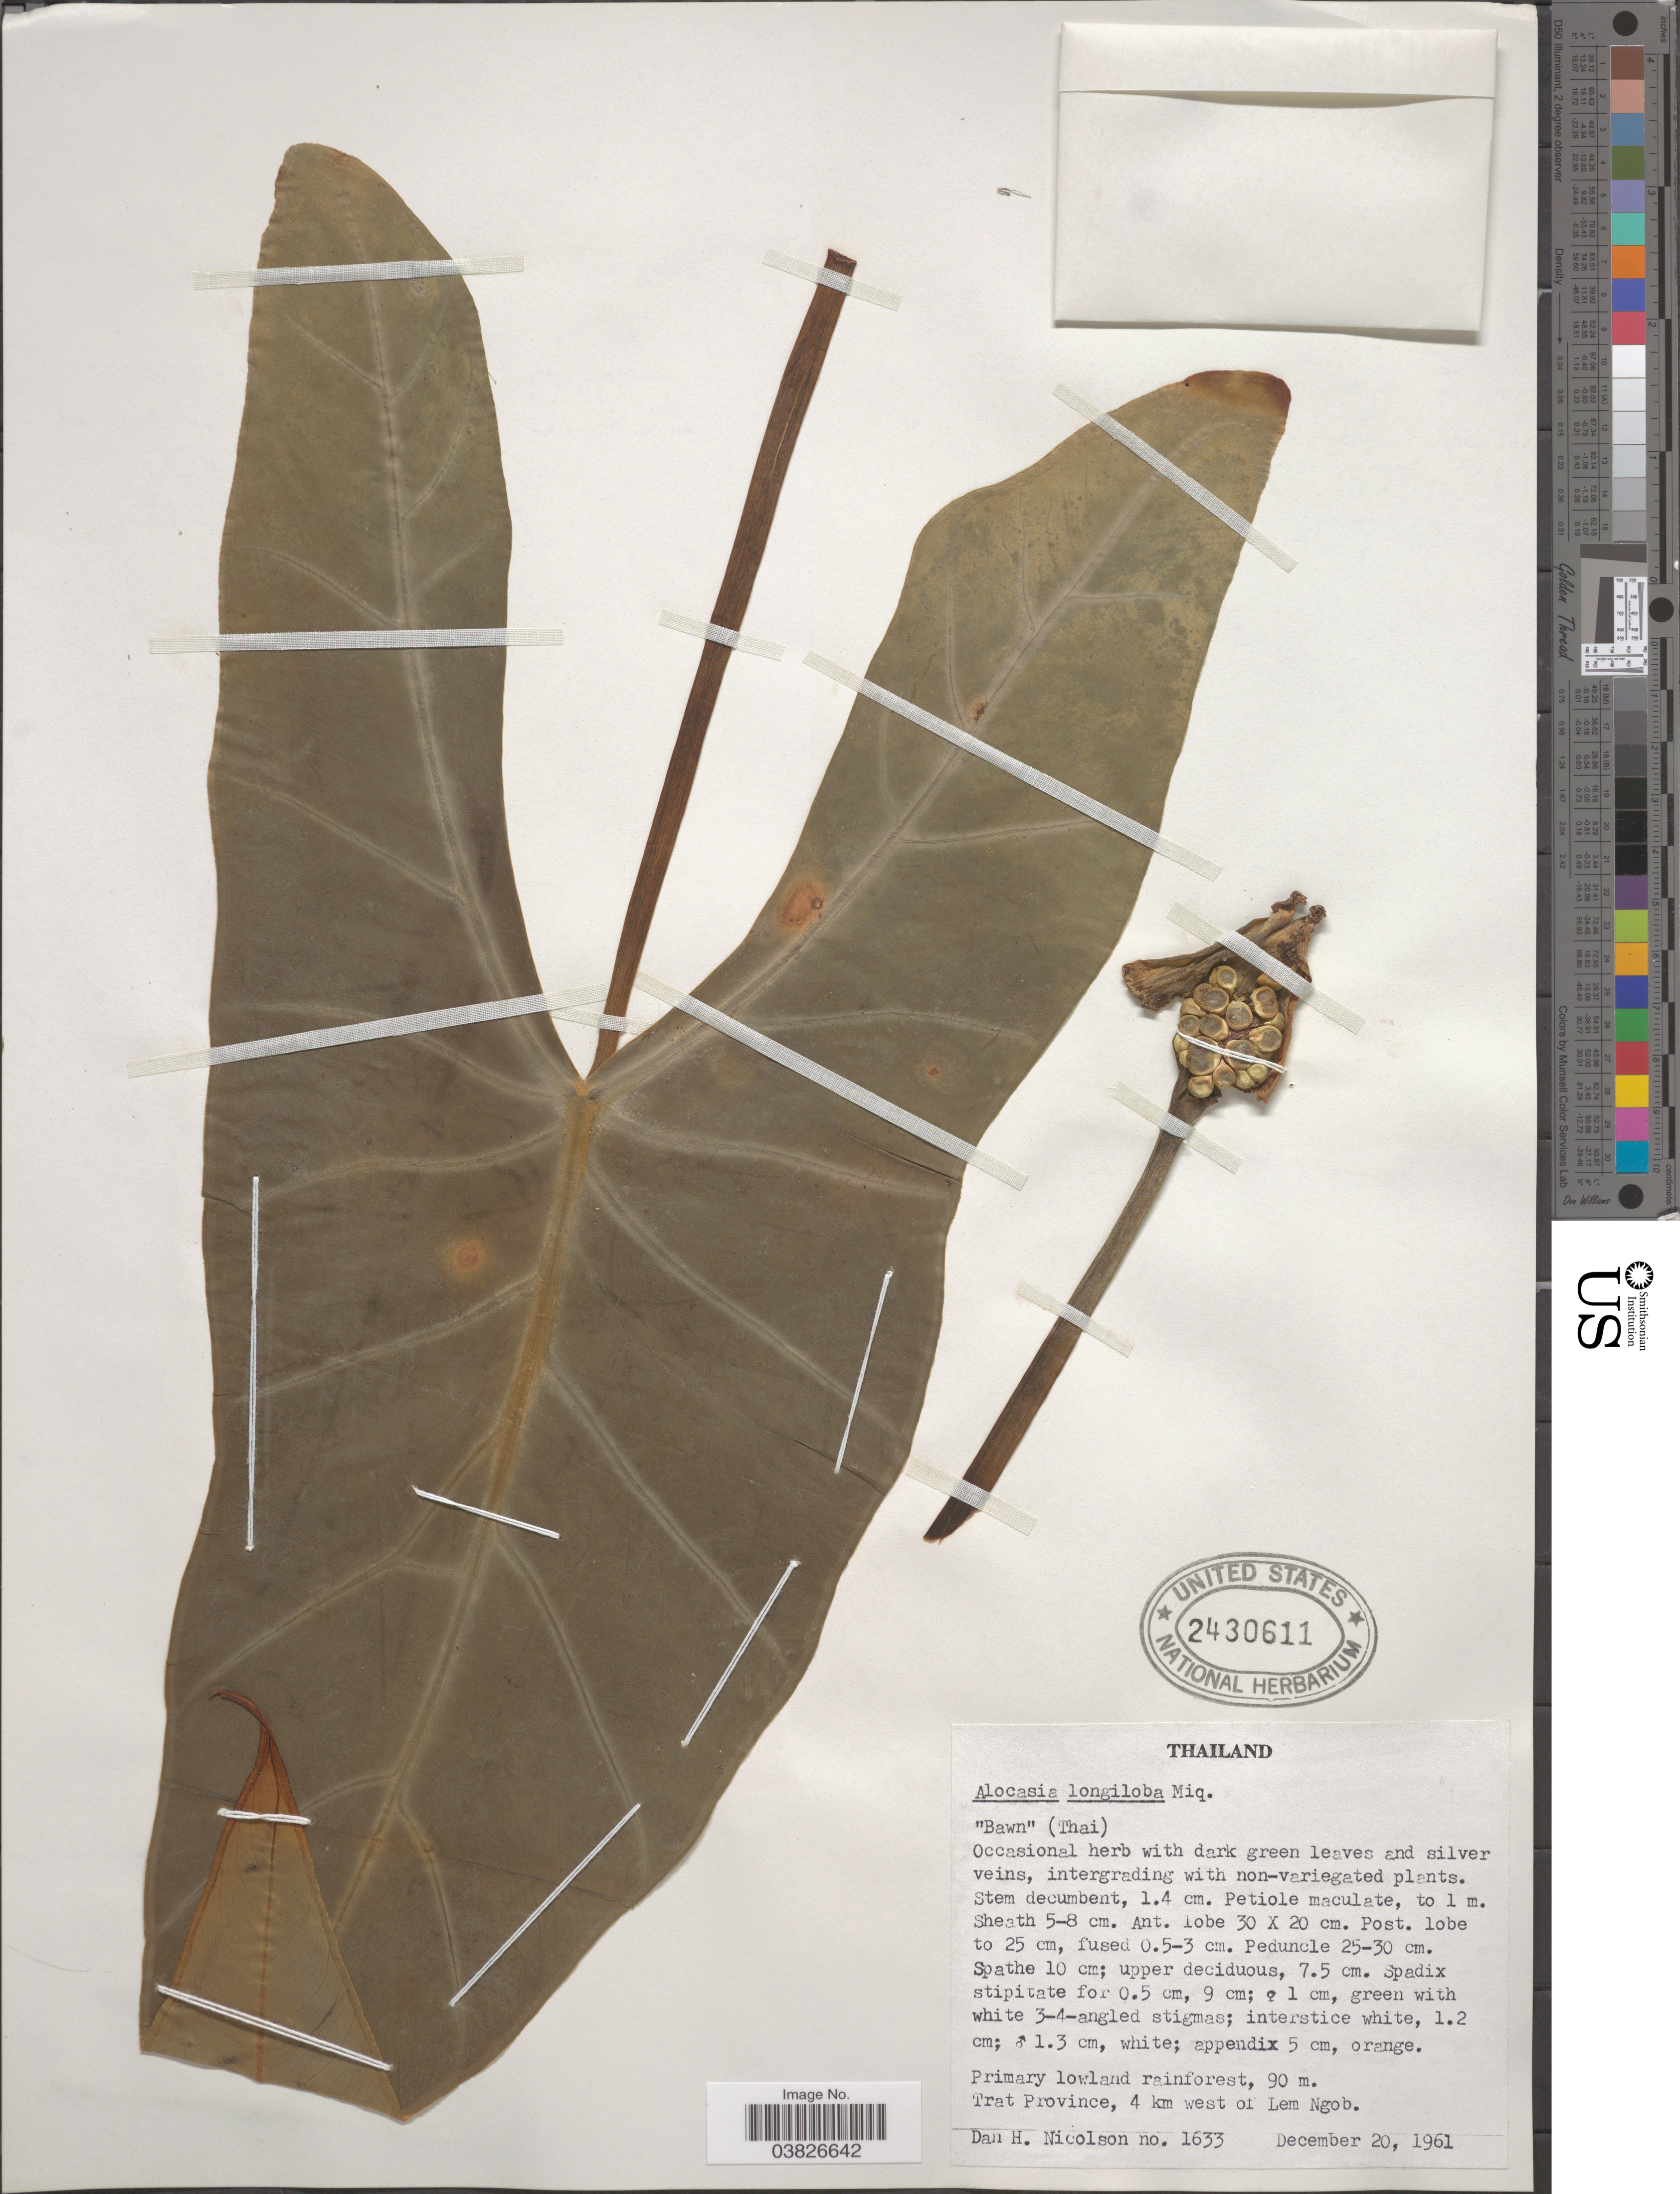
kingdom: Plantae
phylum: Tracheophyta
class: Liliopsida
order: Alismatales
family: Araceae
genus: Alocasia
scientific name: Alocasia longiloba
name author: Miq.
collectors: D. H. Nicolson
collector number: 1633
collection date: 1961-12-20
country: Thailand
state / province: Trat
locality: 4 km west of Lem Ngob.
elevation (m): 90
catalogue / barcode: US 2430611